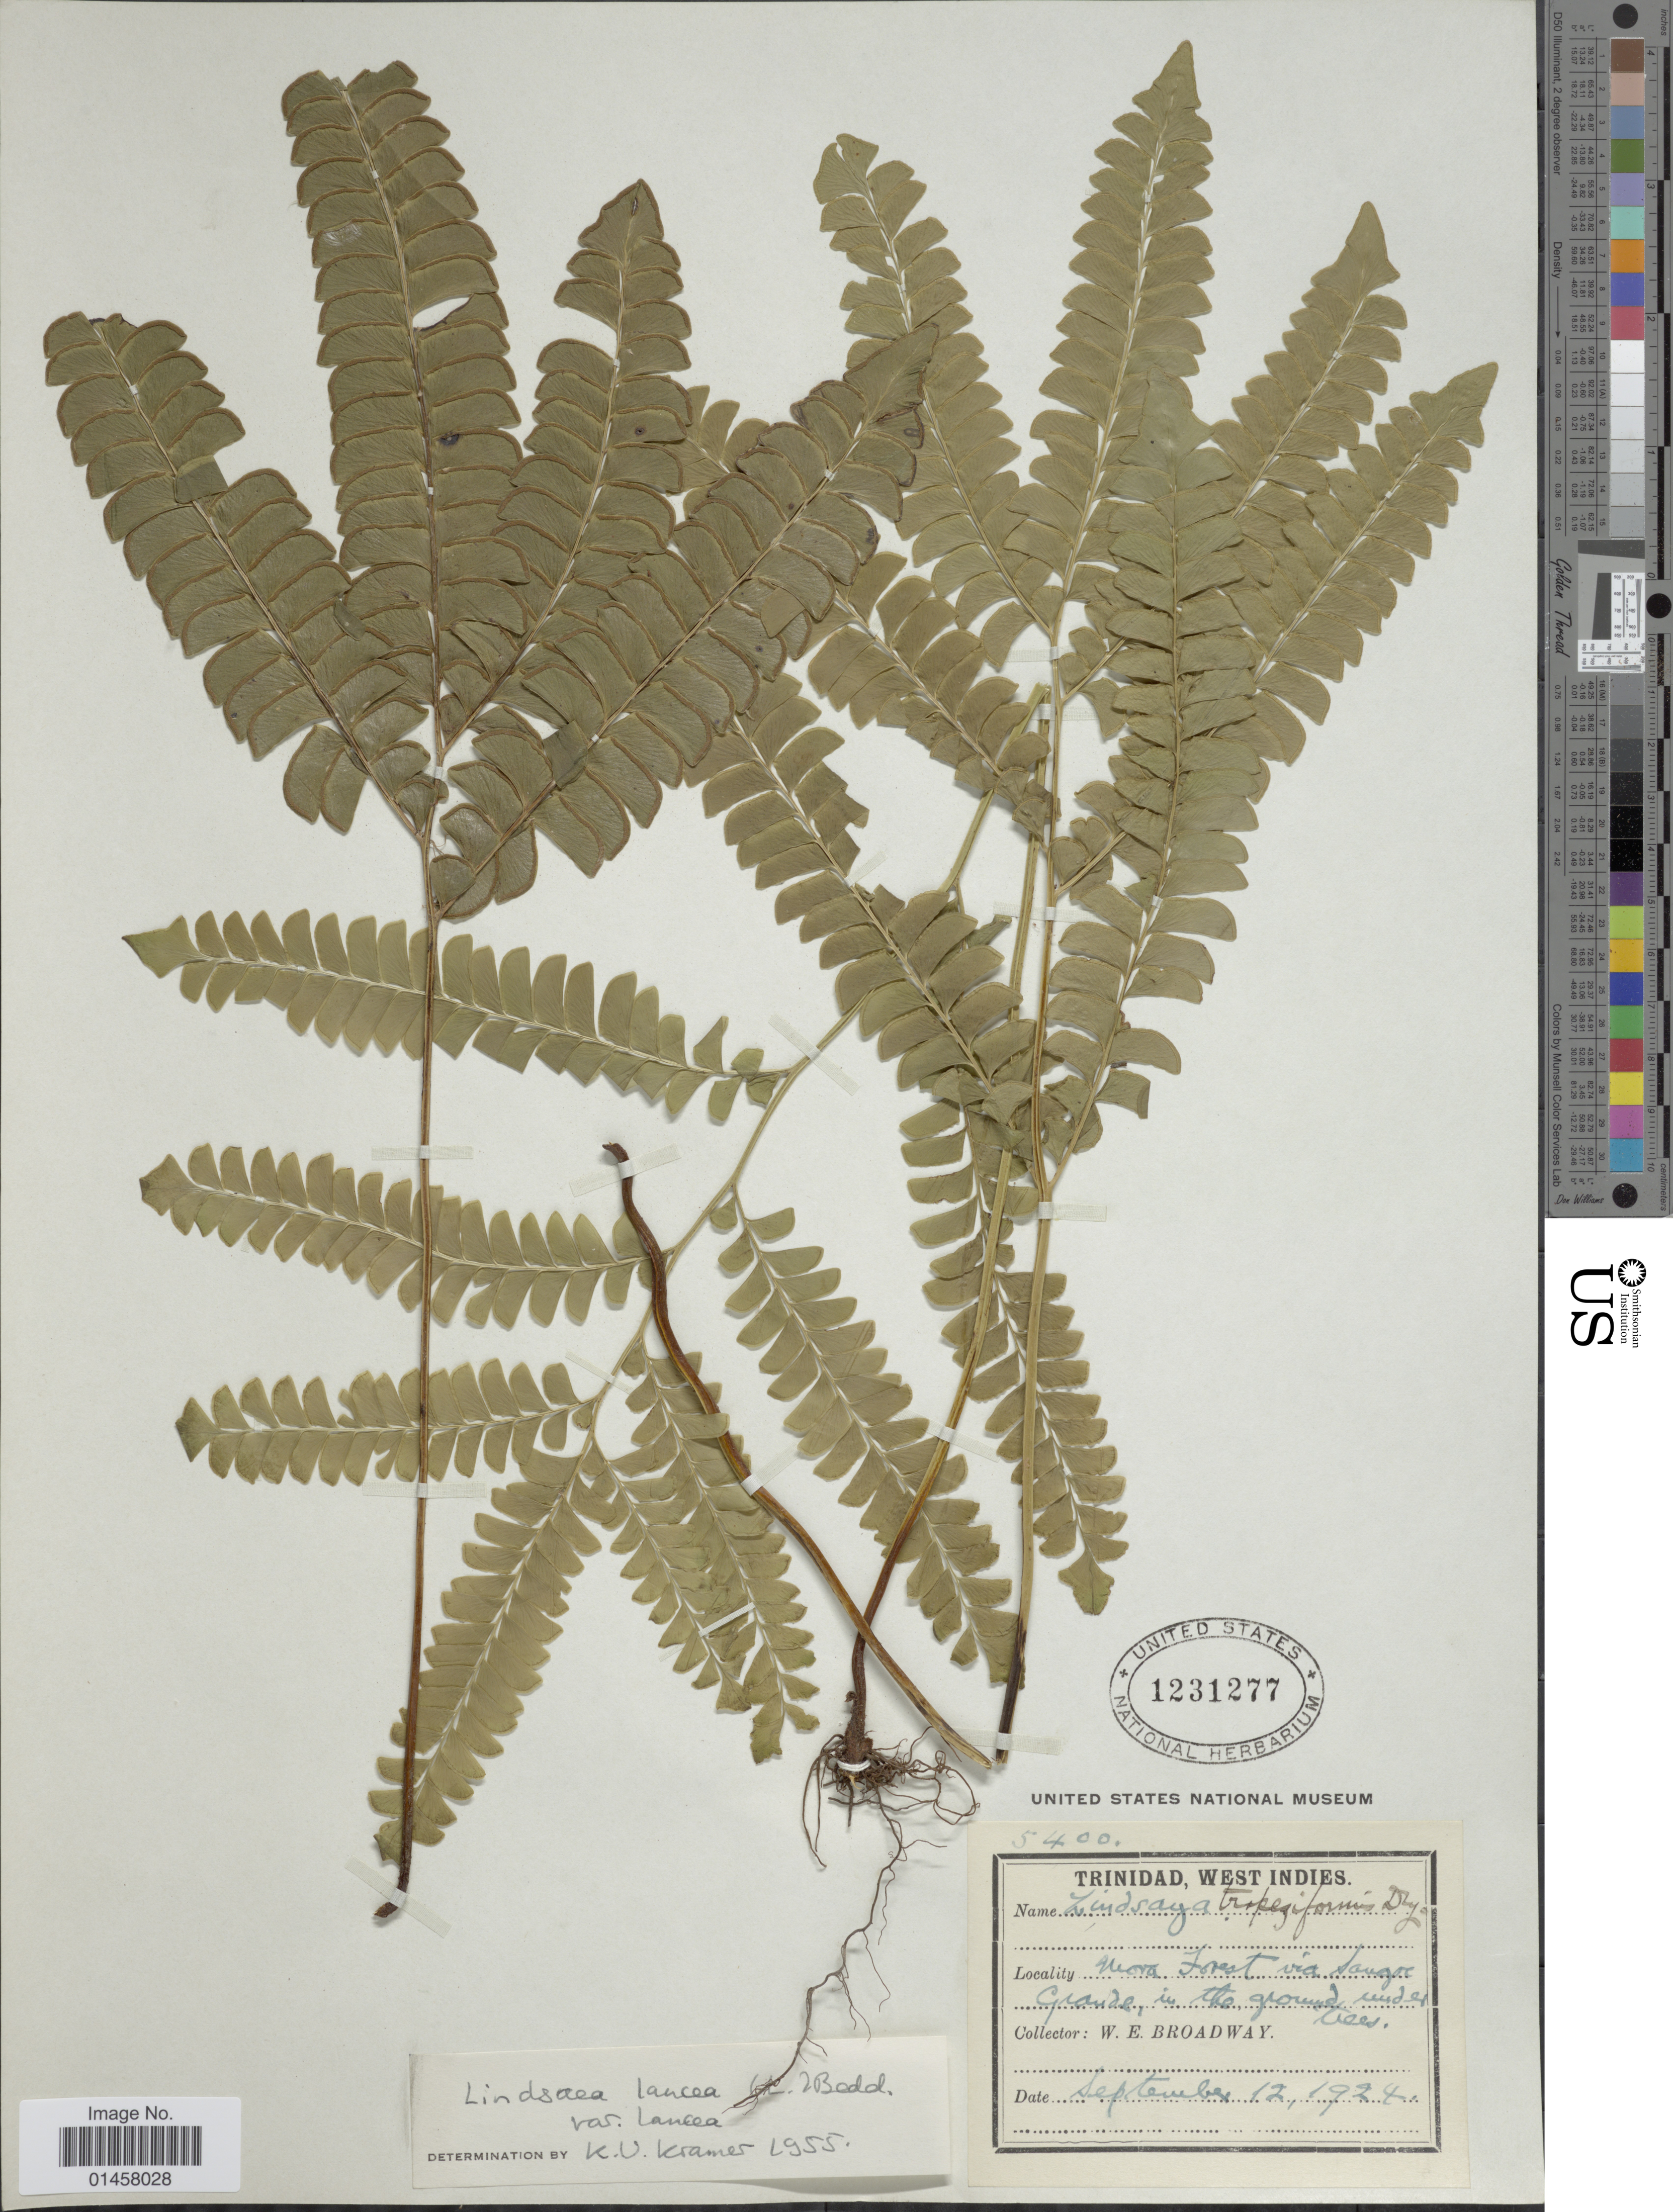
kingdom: Plantae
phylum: Tracheophyta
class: Polypodiopsida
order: Polypodiales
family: Lindsaeaceae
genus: Lindsaea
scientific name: Lindsaea lancea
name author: (L.) Bedd.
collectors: W. E. Broadway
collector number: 5400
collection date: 1924-09-12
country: Trinidad and Tobago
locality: Trinidad, West Indies, Mora forest via Sangor Grande in the ground under trees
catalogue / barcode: US 1231277